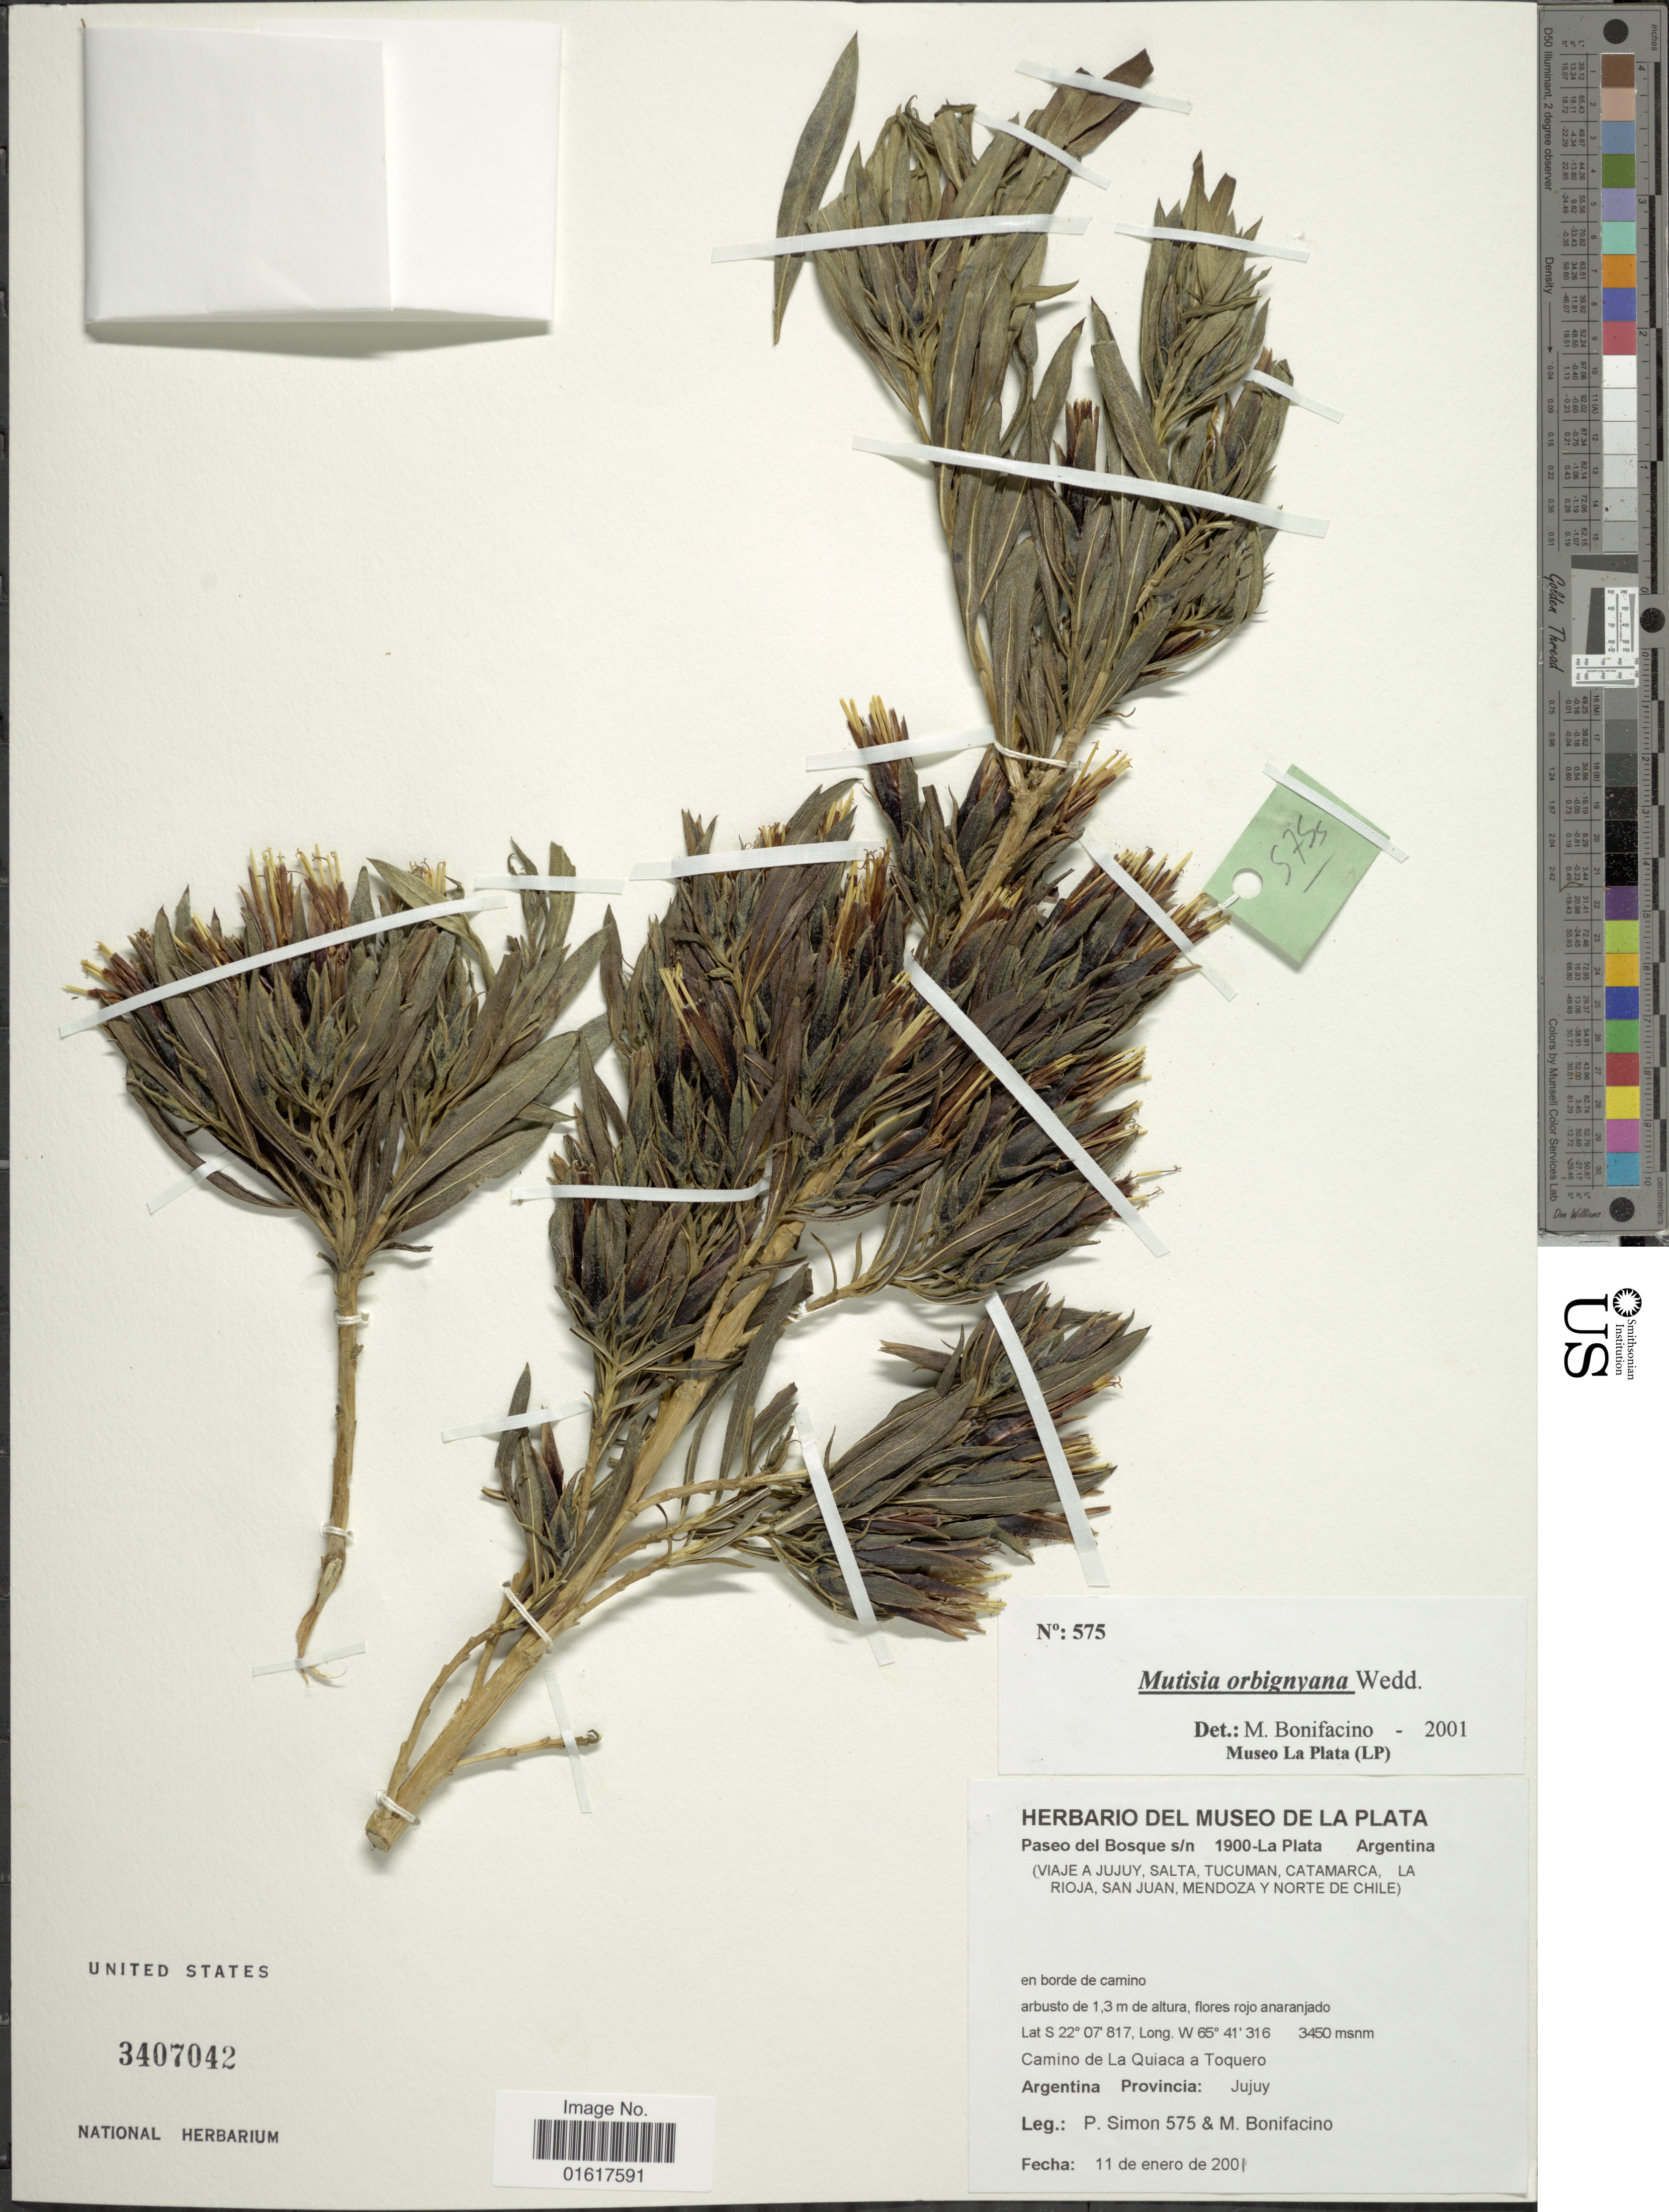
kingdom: Plantae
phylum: Tracheophyta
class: Magnoliopsida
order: Asterales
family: Asteraceae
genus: Mutisia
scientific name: Mutisia orbignyana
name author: Wedd.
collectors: P. Simon & M. Bonifacino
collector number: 575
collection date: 2001-01-11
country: Argentina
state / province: Jujuy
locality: Camino de La Quiaca a Toquero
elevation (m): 3450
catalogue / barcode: US 3407042